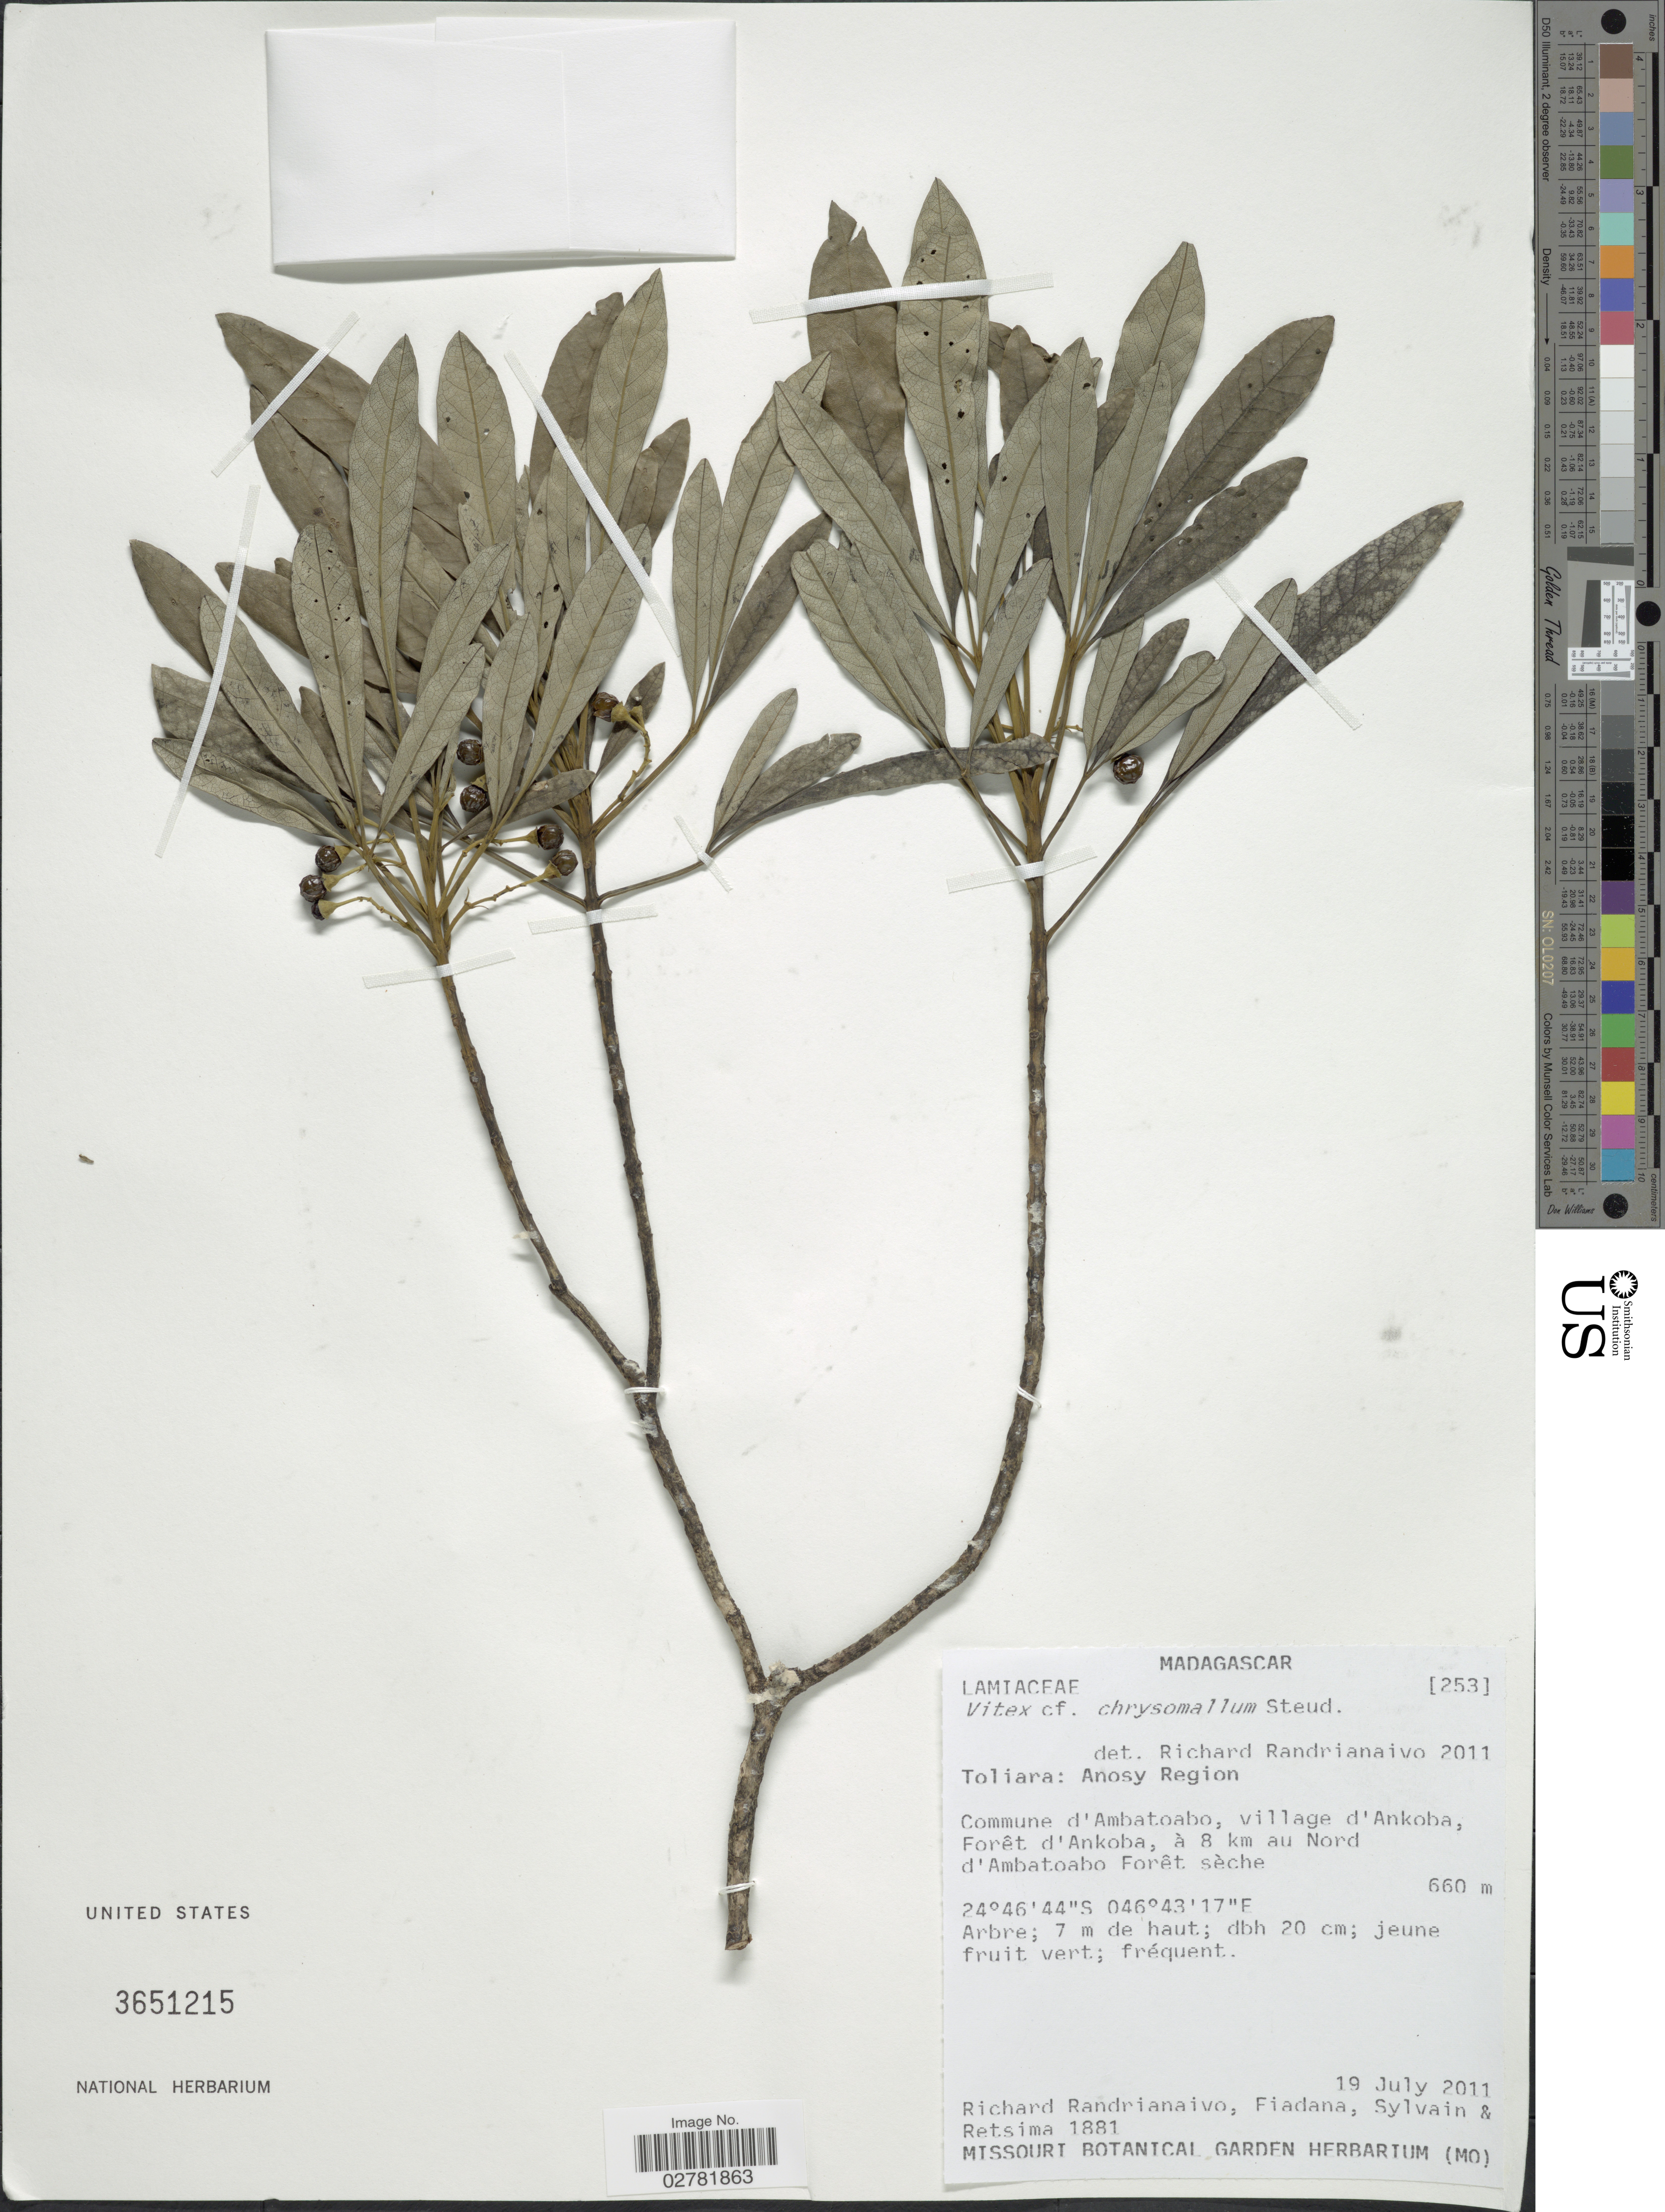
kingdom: Plantae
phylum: Tracheophyta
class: Magnoliopsida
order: Lamiales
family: Lamiaceae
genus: Vitex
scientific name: Vitex chrysomallum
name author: Steud.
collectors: R. Randranaivo, Fiadana, Sylvain, -- & Retsima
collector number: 1881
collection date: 2011-07-19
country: Madagascar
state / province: Anosy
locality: Toliara: Anosy Region. Commune d' Ambatoabo, village d'Ankoba, Forêt d' Ankoba, à 8 km au Nord d' Ambatoabo.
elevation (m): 660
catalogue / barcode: US 3651215